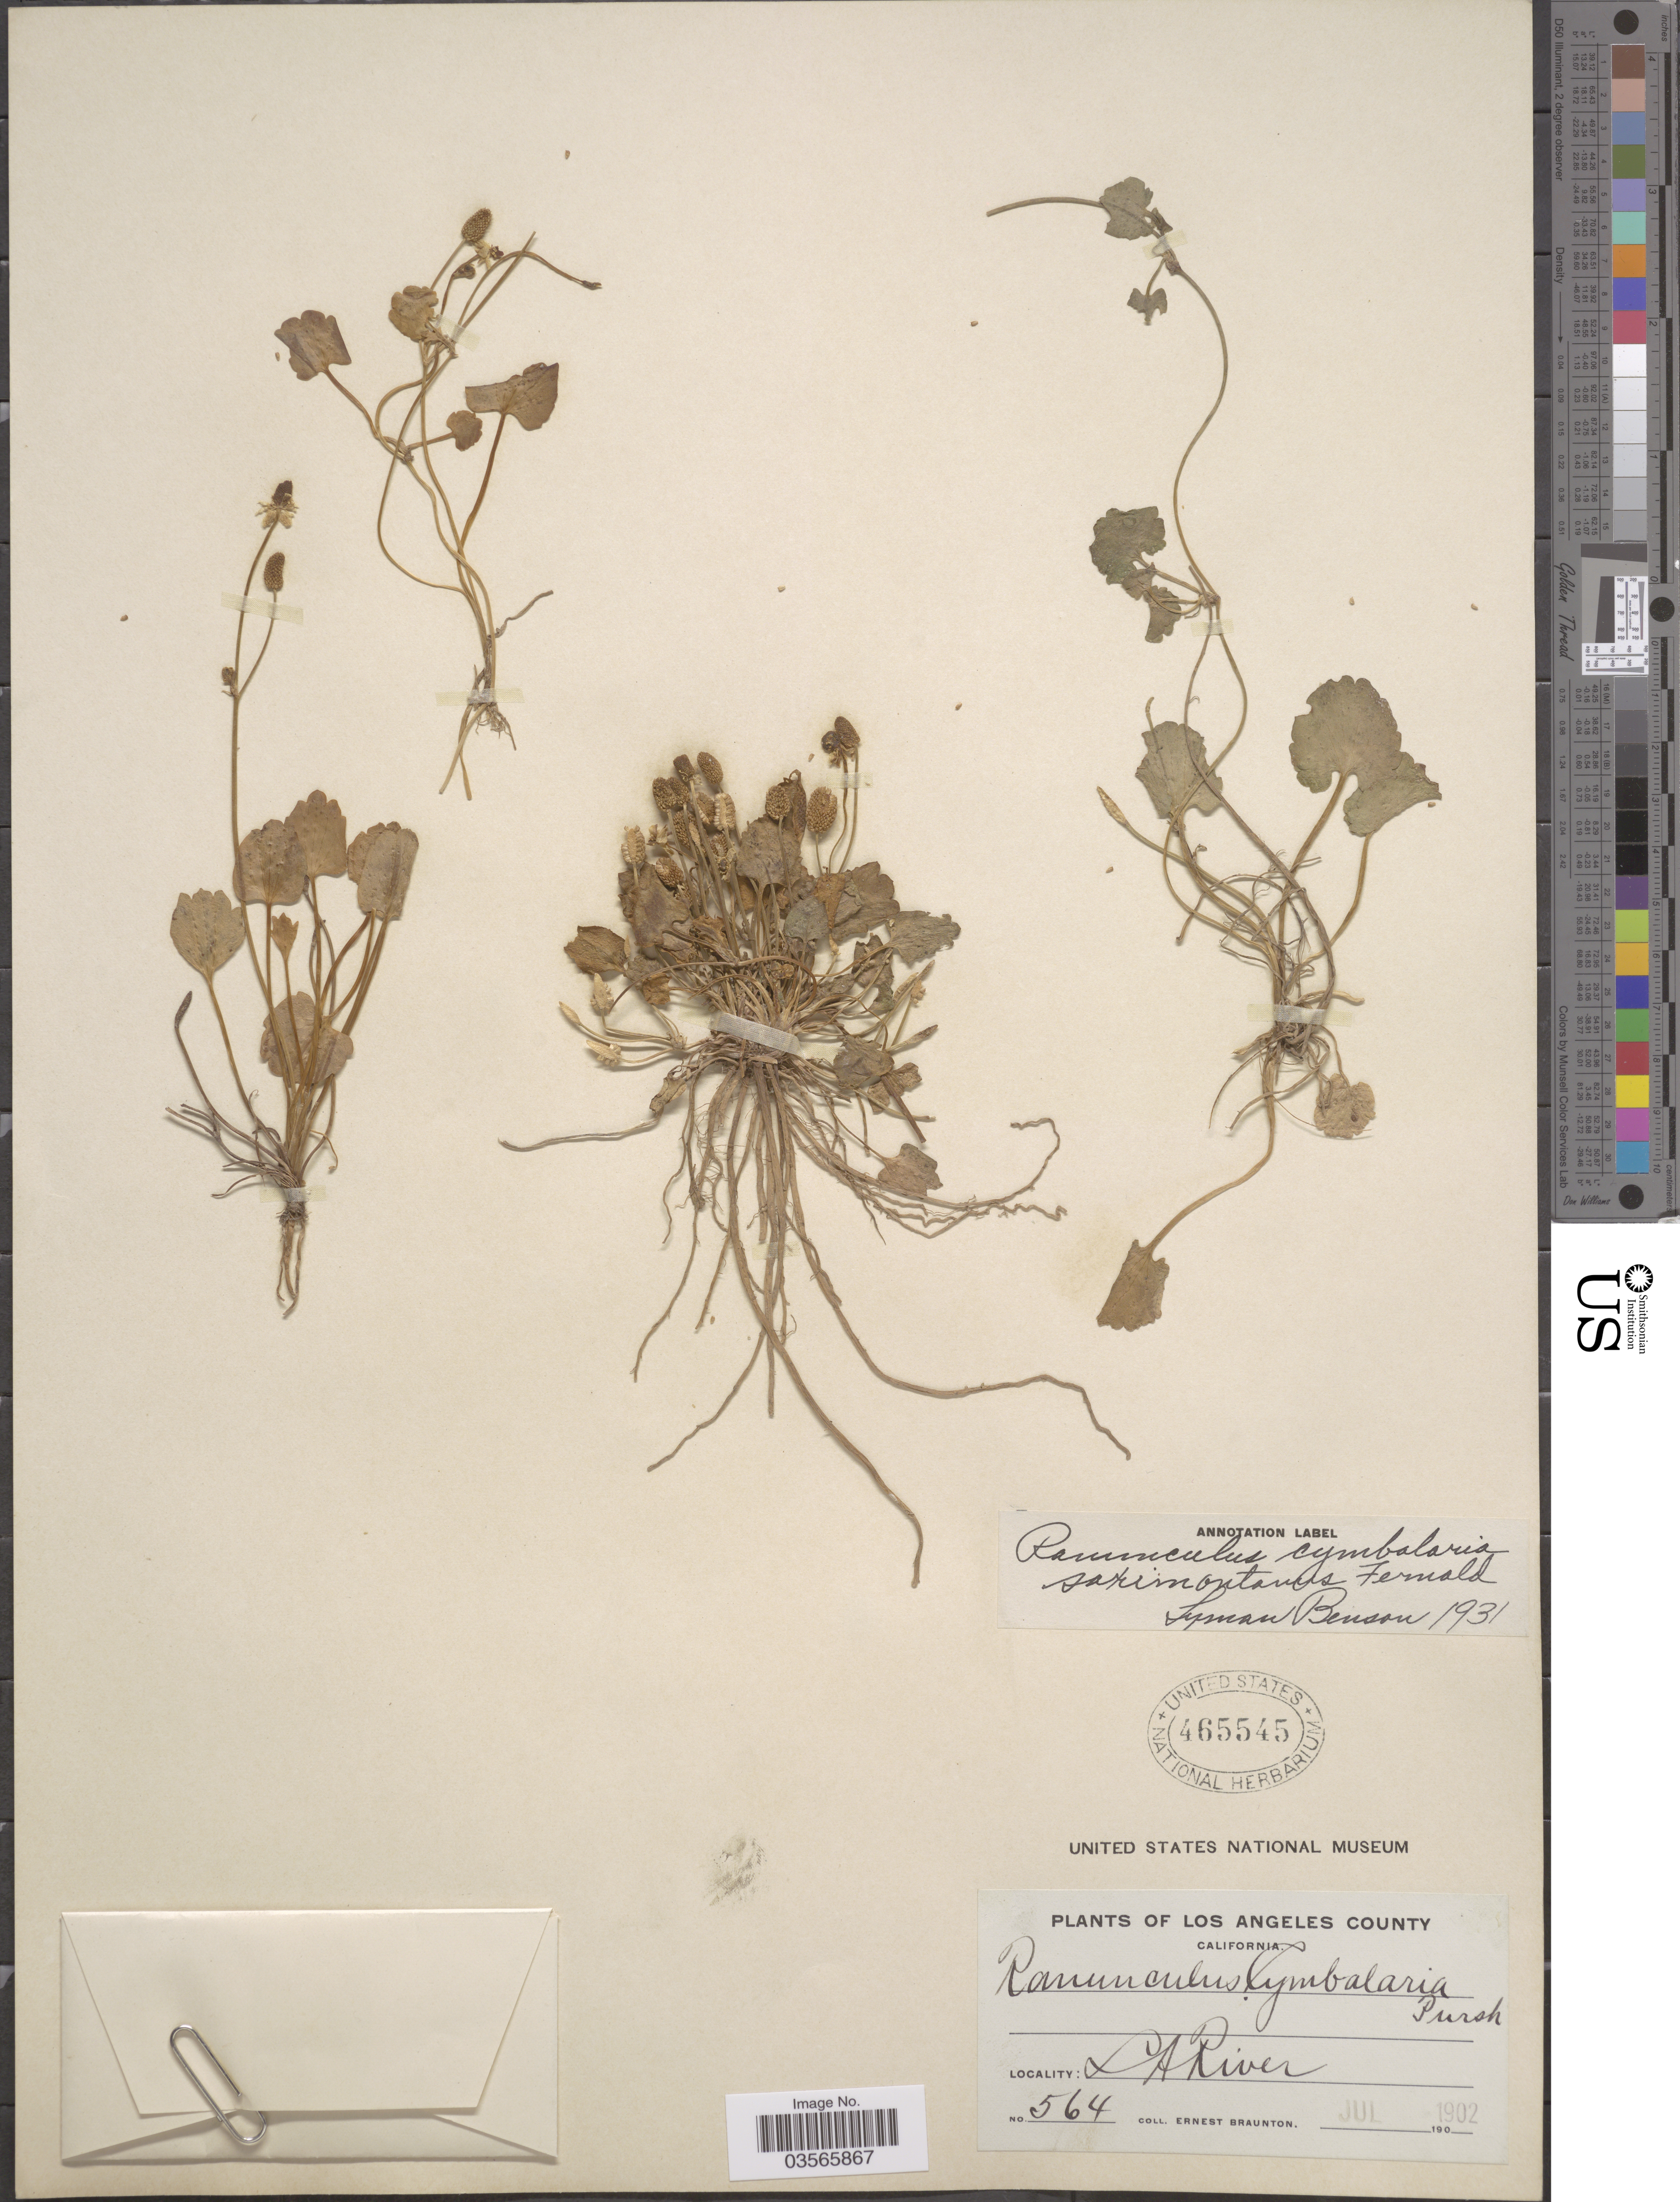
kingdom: Plantae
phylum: Tracheophyta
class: Magnoliopsida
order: Ranunculales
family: Ranunculaceae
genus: Halerpestes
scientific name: Halerpestes cymbalaria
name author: (Pursh) Greene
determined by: Strong, M. T., (US), Smithsonian Institution - National Museum of Natural History (UNITED STATES)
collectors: E. Braunton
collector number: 564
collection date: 1902-07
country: United States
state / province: California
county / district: Los Angeles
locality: Los Angeles County. LA River.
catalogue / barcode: US 465545